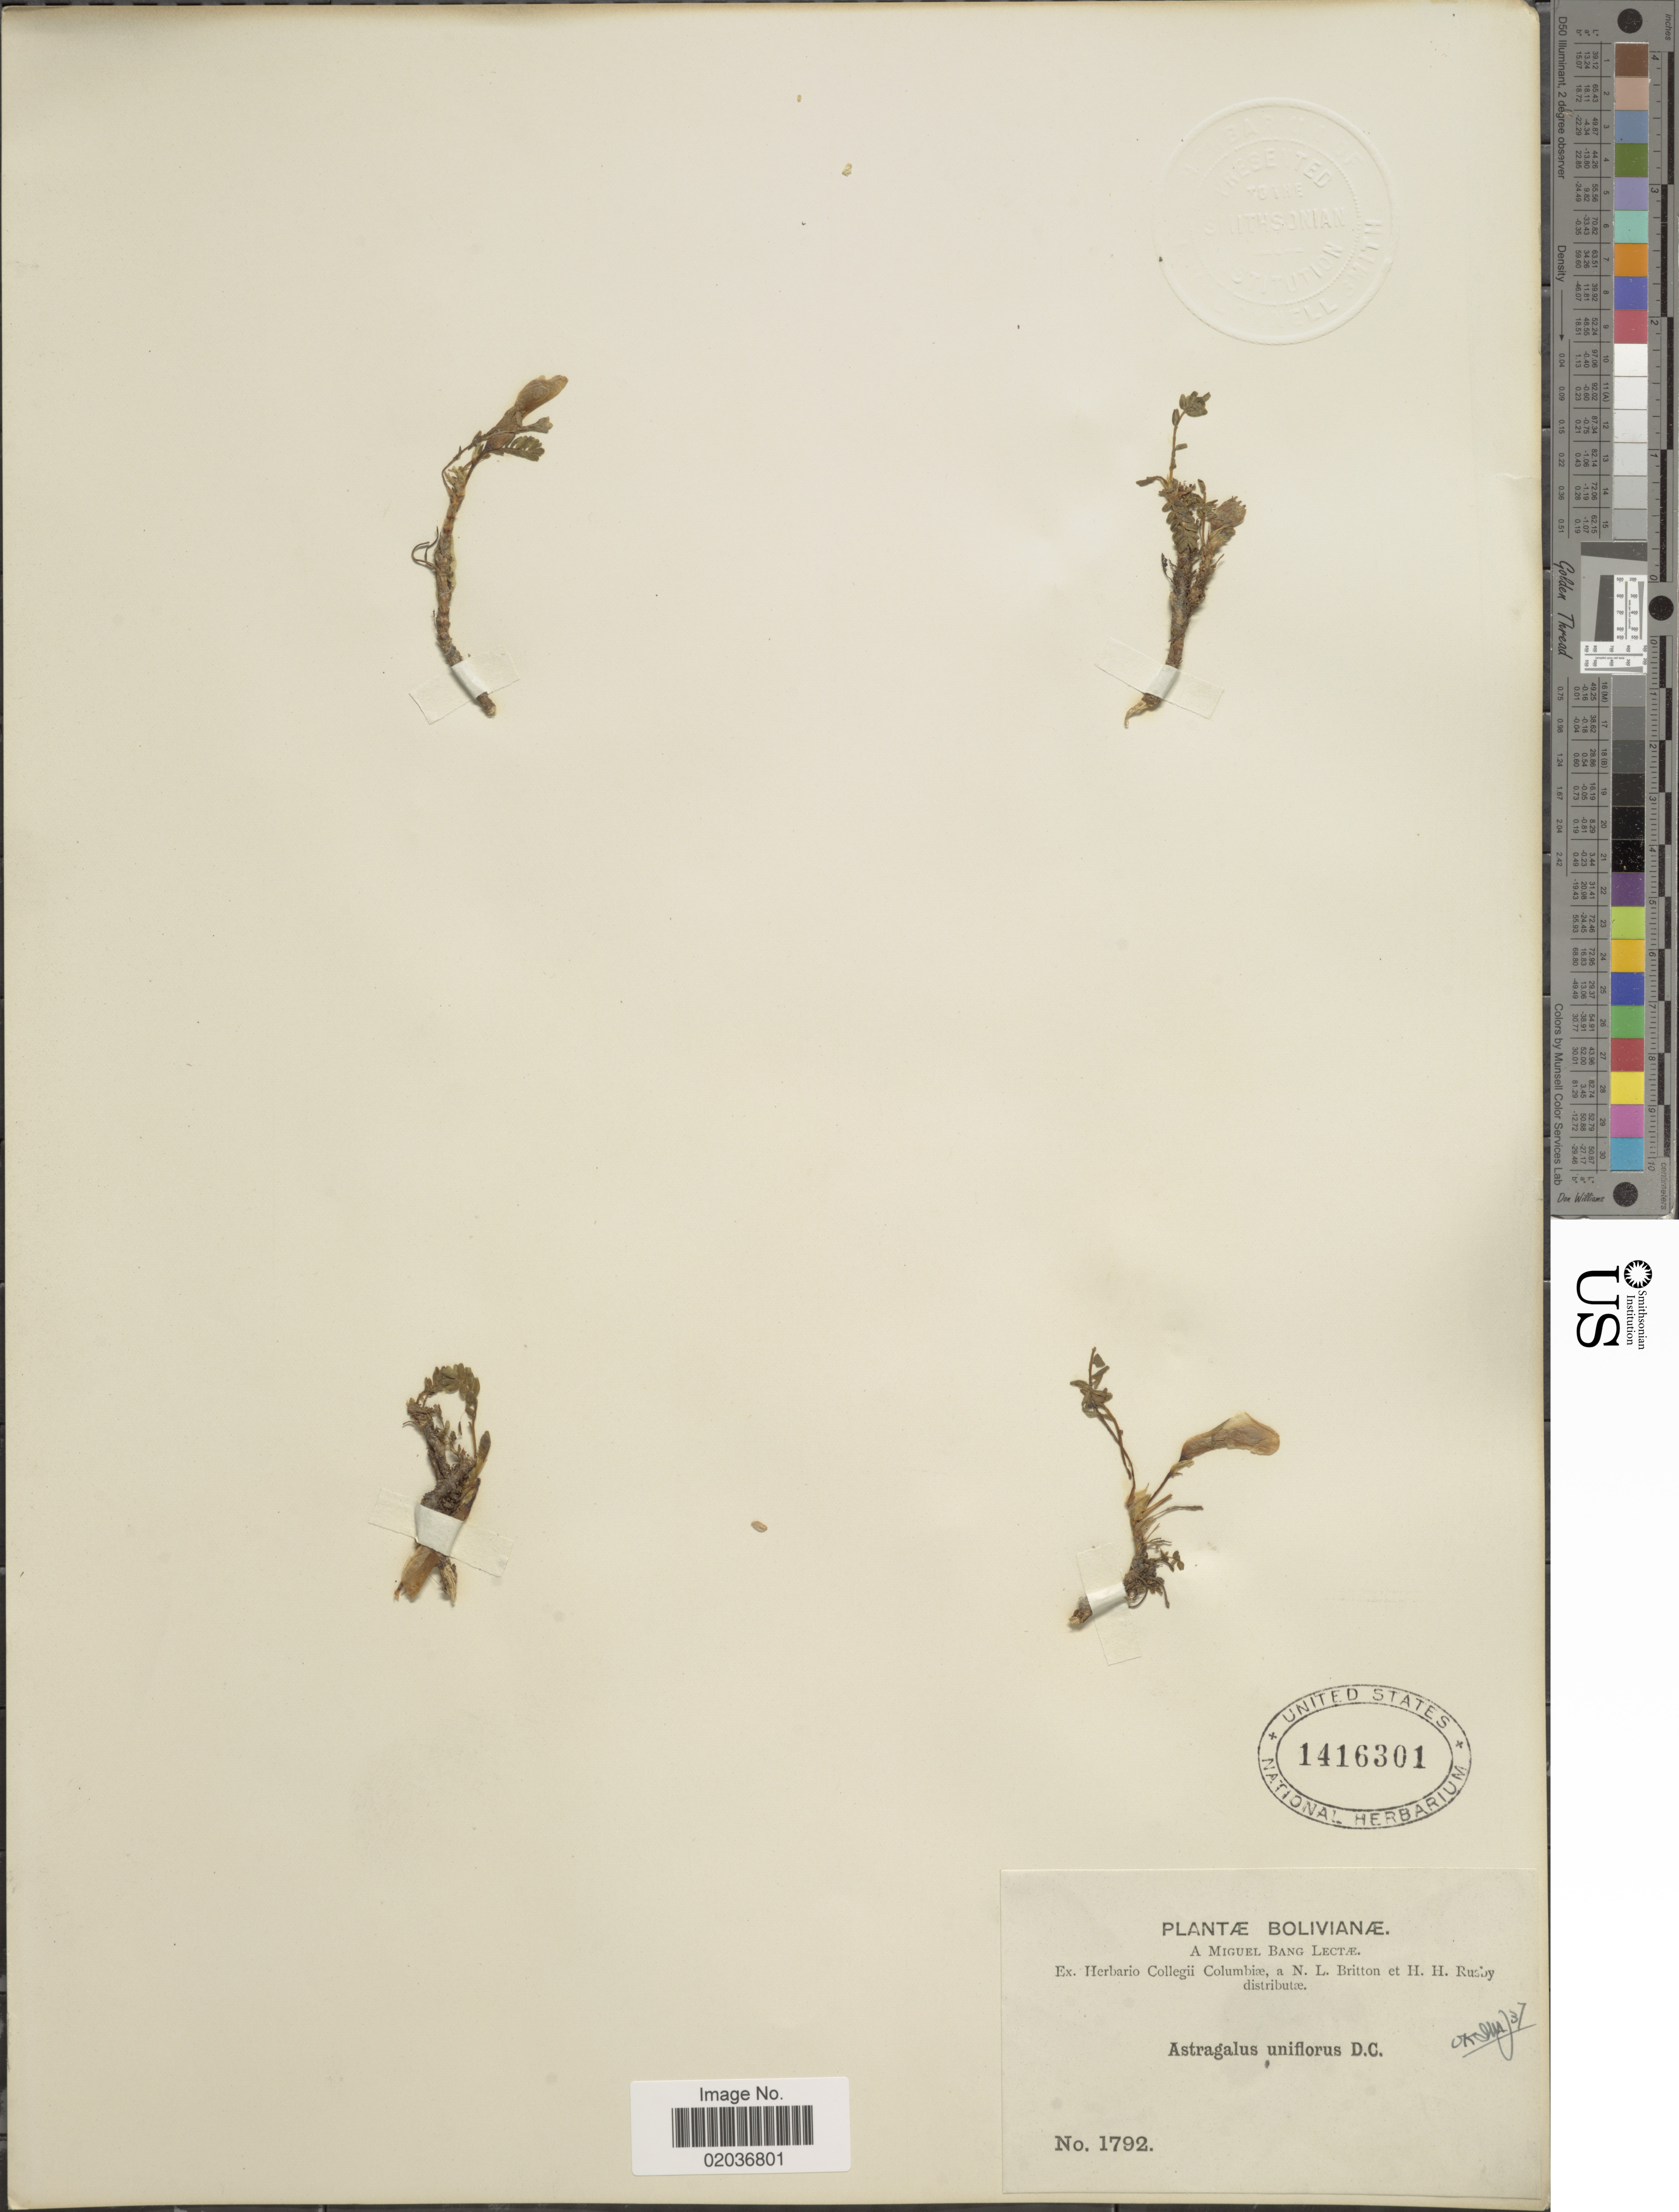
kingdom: Plantae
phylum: Tracheophyta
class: Magnoliopsida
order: Fabales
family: Fabaceae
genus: Astragalus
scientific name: Astragalus uniflorus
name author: DC.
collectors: M. Bang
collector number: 1792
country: Bolivia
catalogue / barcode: US 1416301